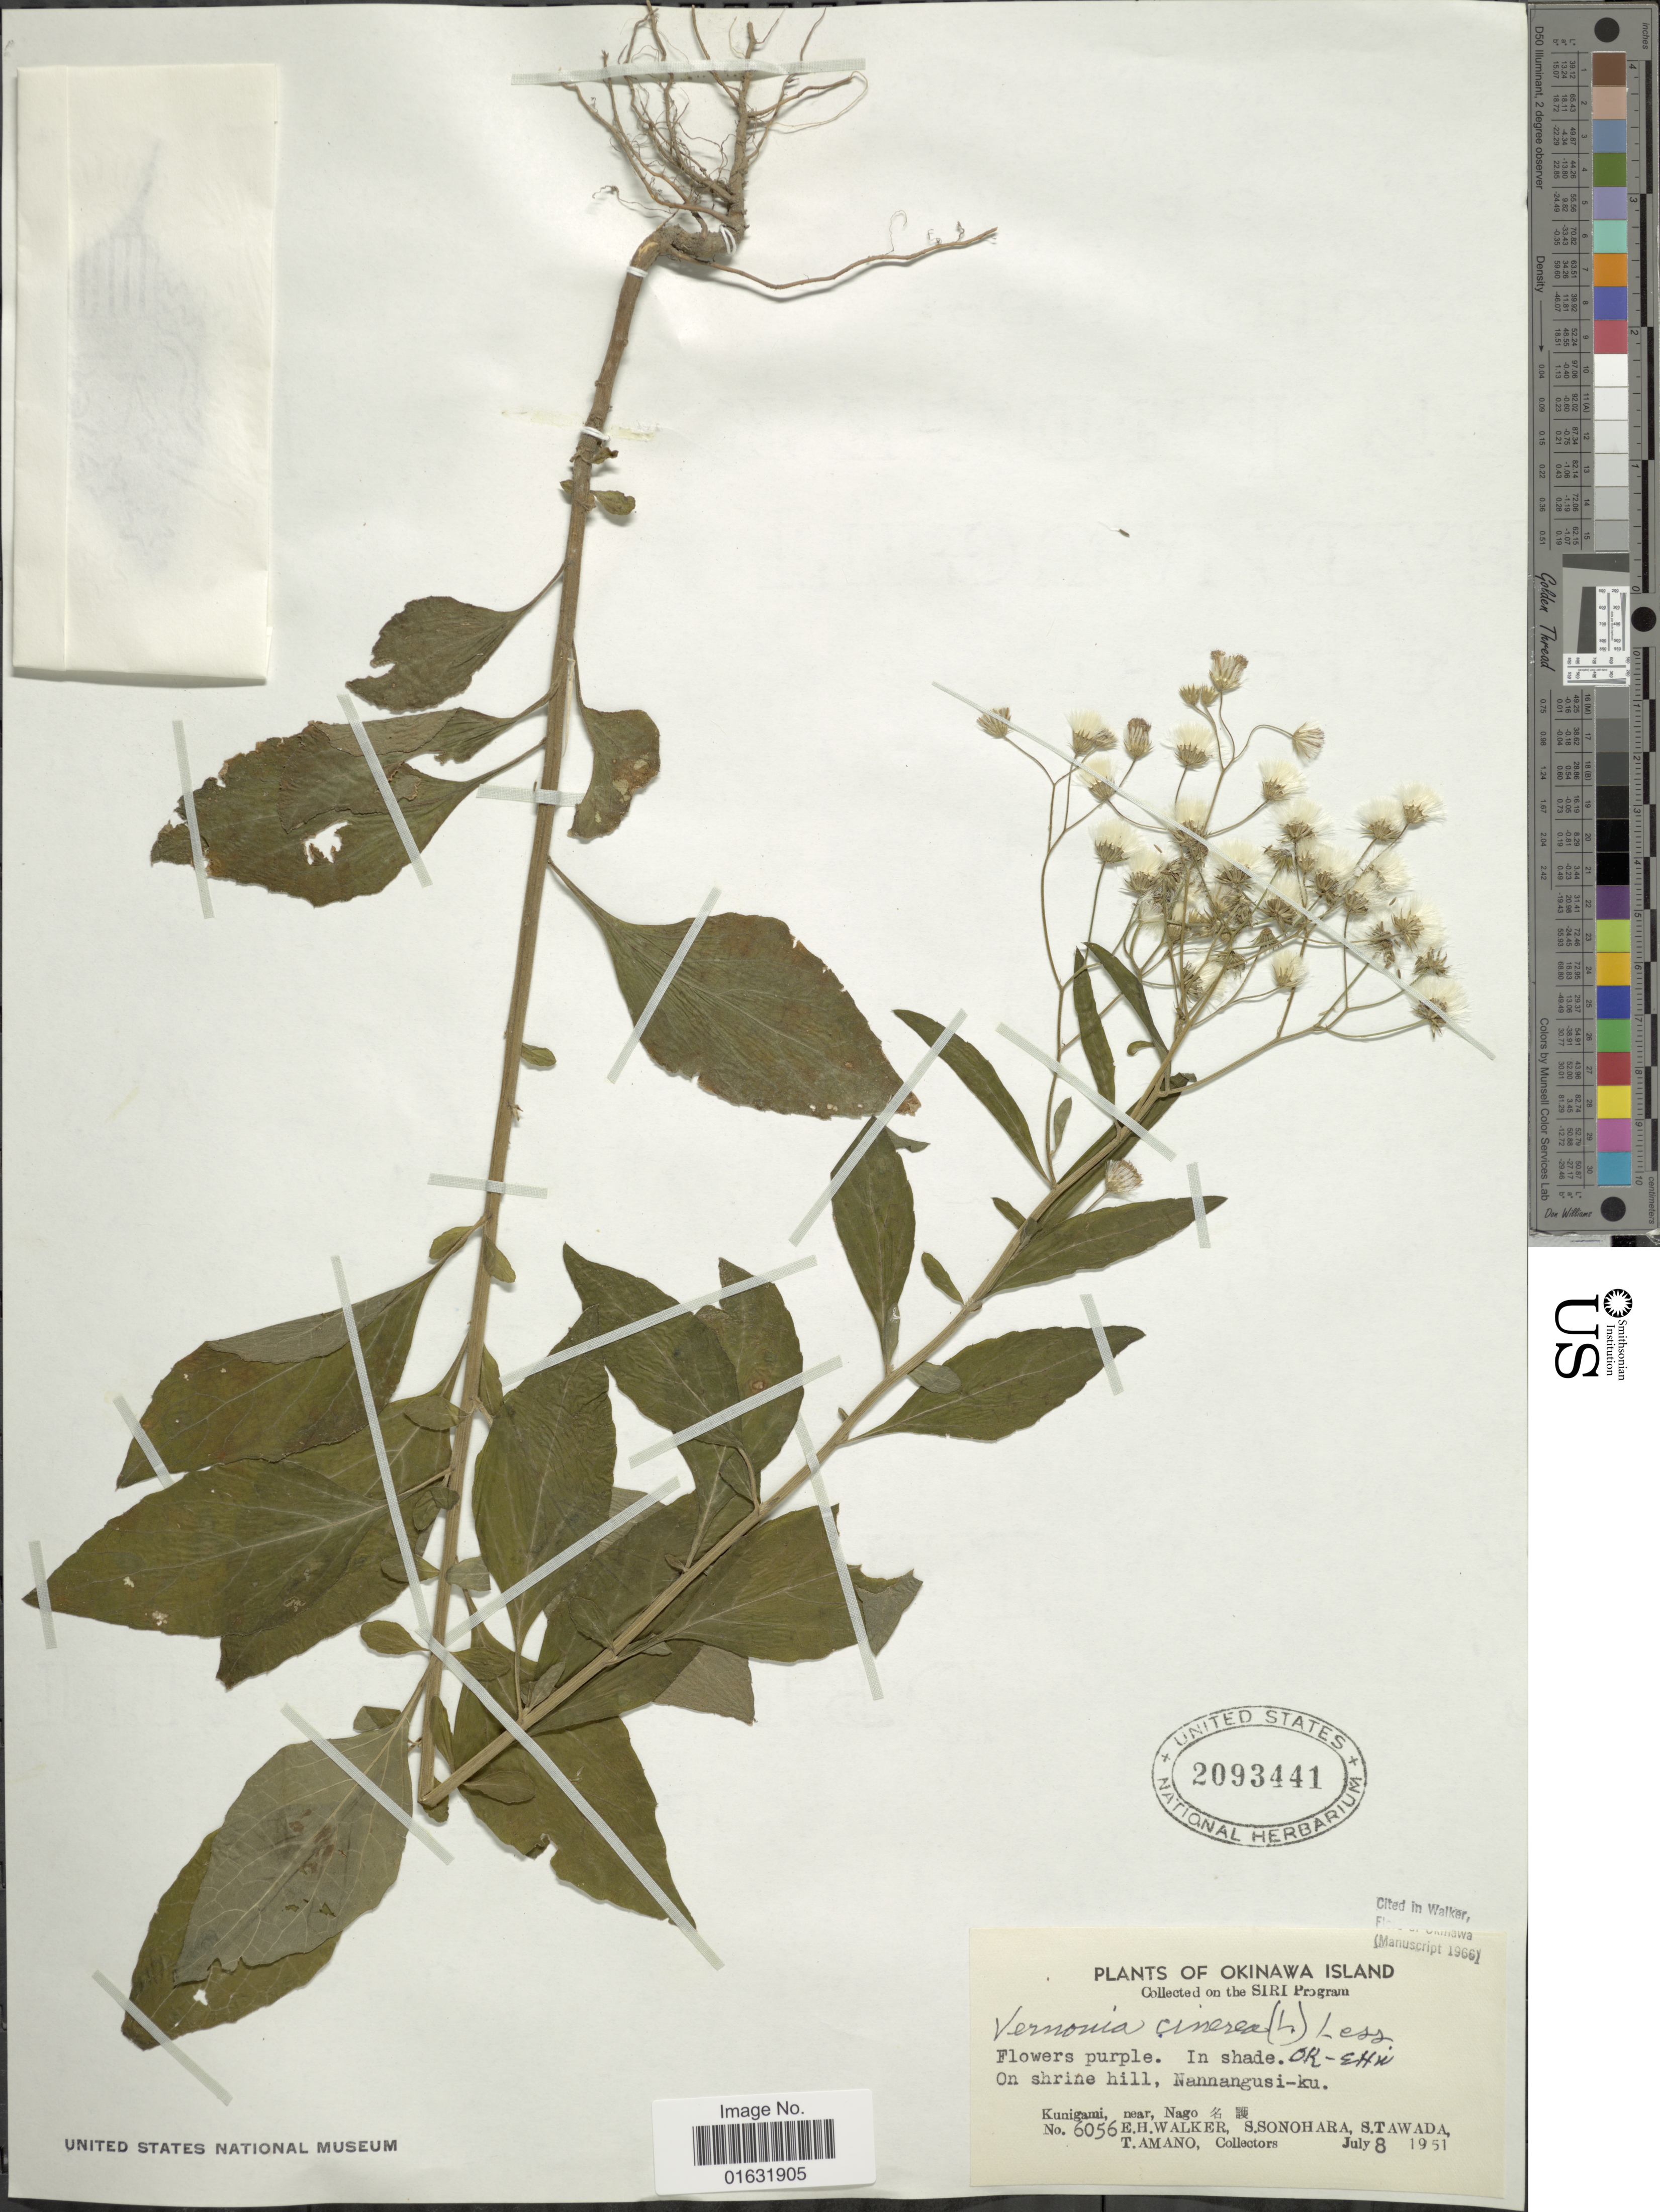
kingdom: Plantae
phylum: Tracheophyta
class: Magnoliopsida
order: Asterales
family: Asteraceae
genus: Cyanthillium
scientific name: Cyanthillium cinereum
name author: (L.) H. Rob.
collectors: E. H. Walker, S. Sonohara, S. Tawada & T. Amano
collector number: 6056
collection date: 1951-07-08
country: Japan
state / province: Okinawa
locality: On shrine hill, Nannangusi-Ku, Kunigami, near Nago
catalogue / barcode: US 2093441